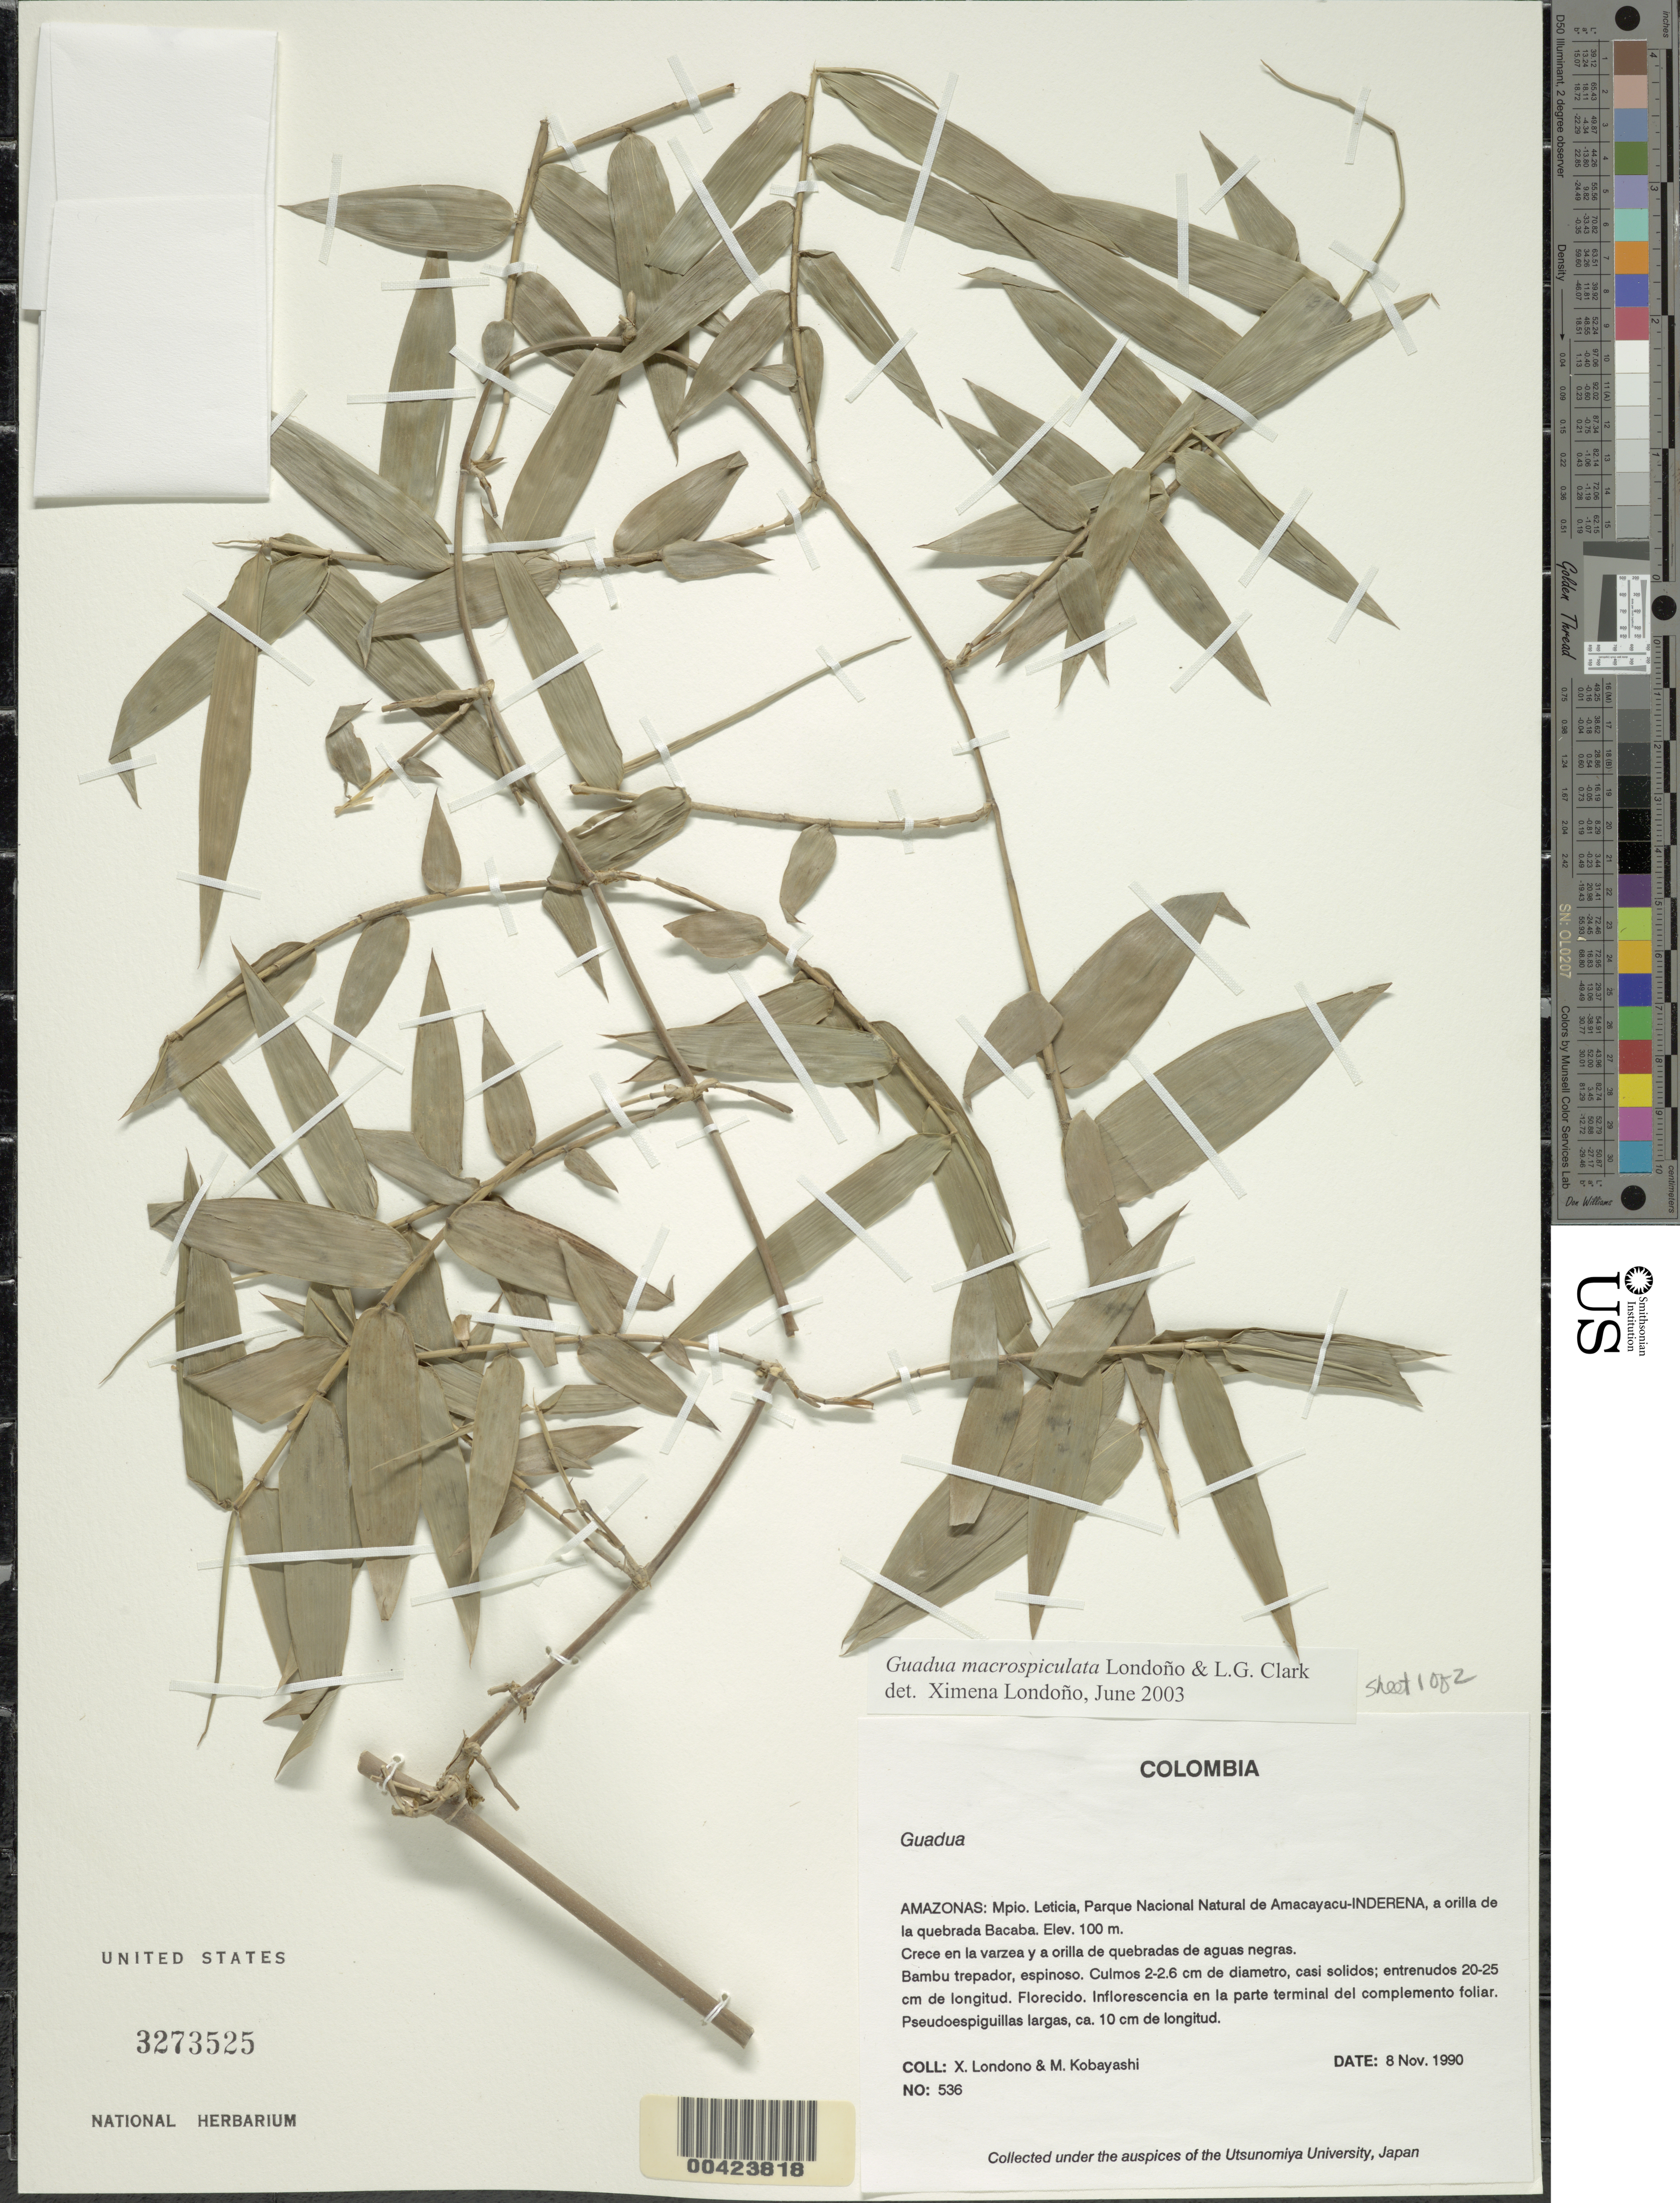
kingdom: Plantae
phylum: Tracheophyta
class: Liliopsida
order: Poales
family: Poaceae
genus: Guadua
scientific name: Guadua macrospiculata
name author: Londoño & L.G. Clark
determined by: Londoño, X., (TULV), Jardin Botanico "Juan Maria Cespedes"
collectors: X. Londoño & M. Kobayashi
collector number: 536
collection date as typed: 08 Nov 1990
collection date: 1990-11-08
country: Colombia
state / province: Amazônas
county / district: Leticia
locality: Parque Nacional Natural de Amaca-Yacu - Inderena, a Orila de la Quebrada Bacaba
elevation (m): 100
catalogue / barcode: US 3273525